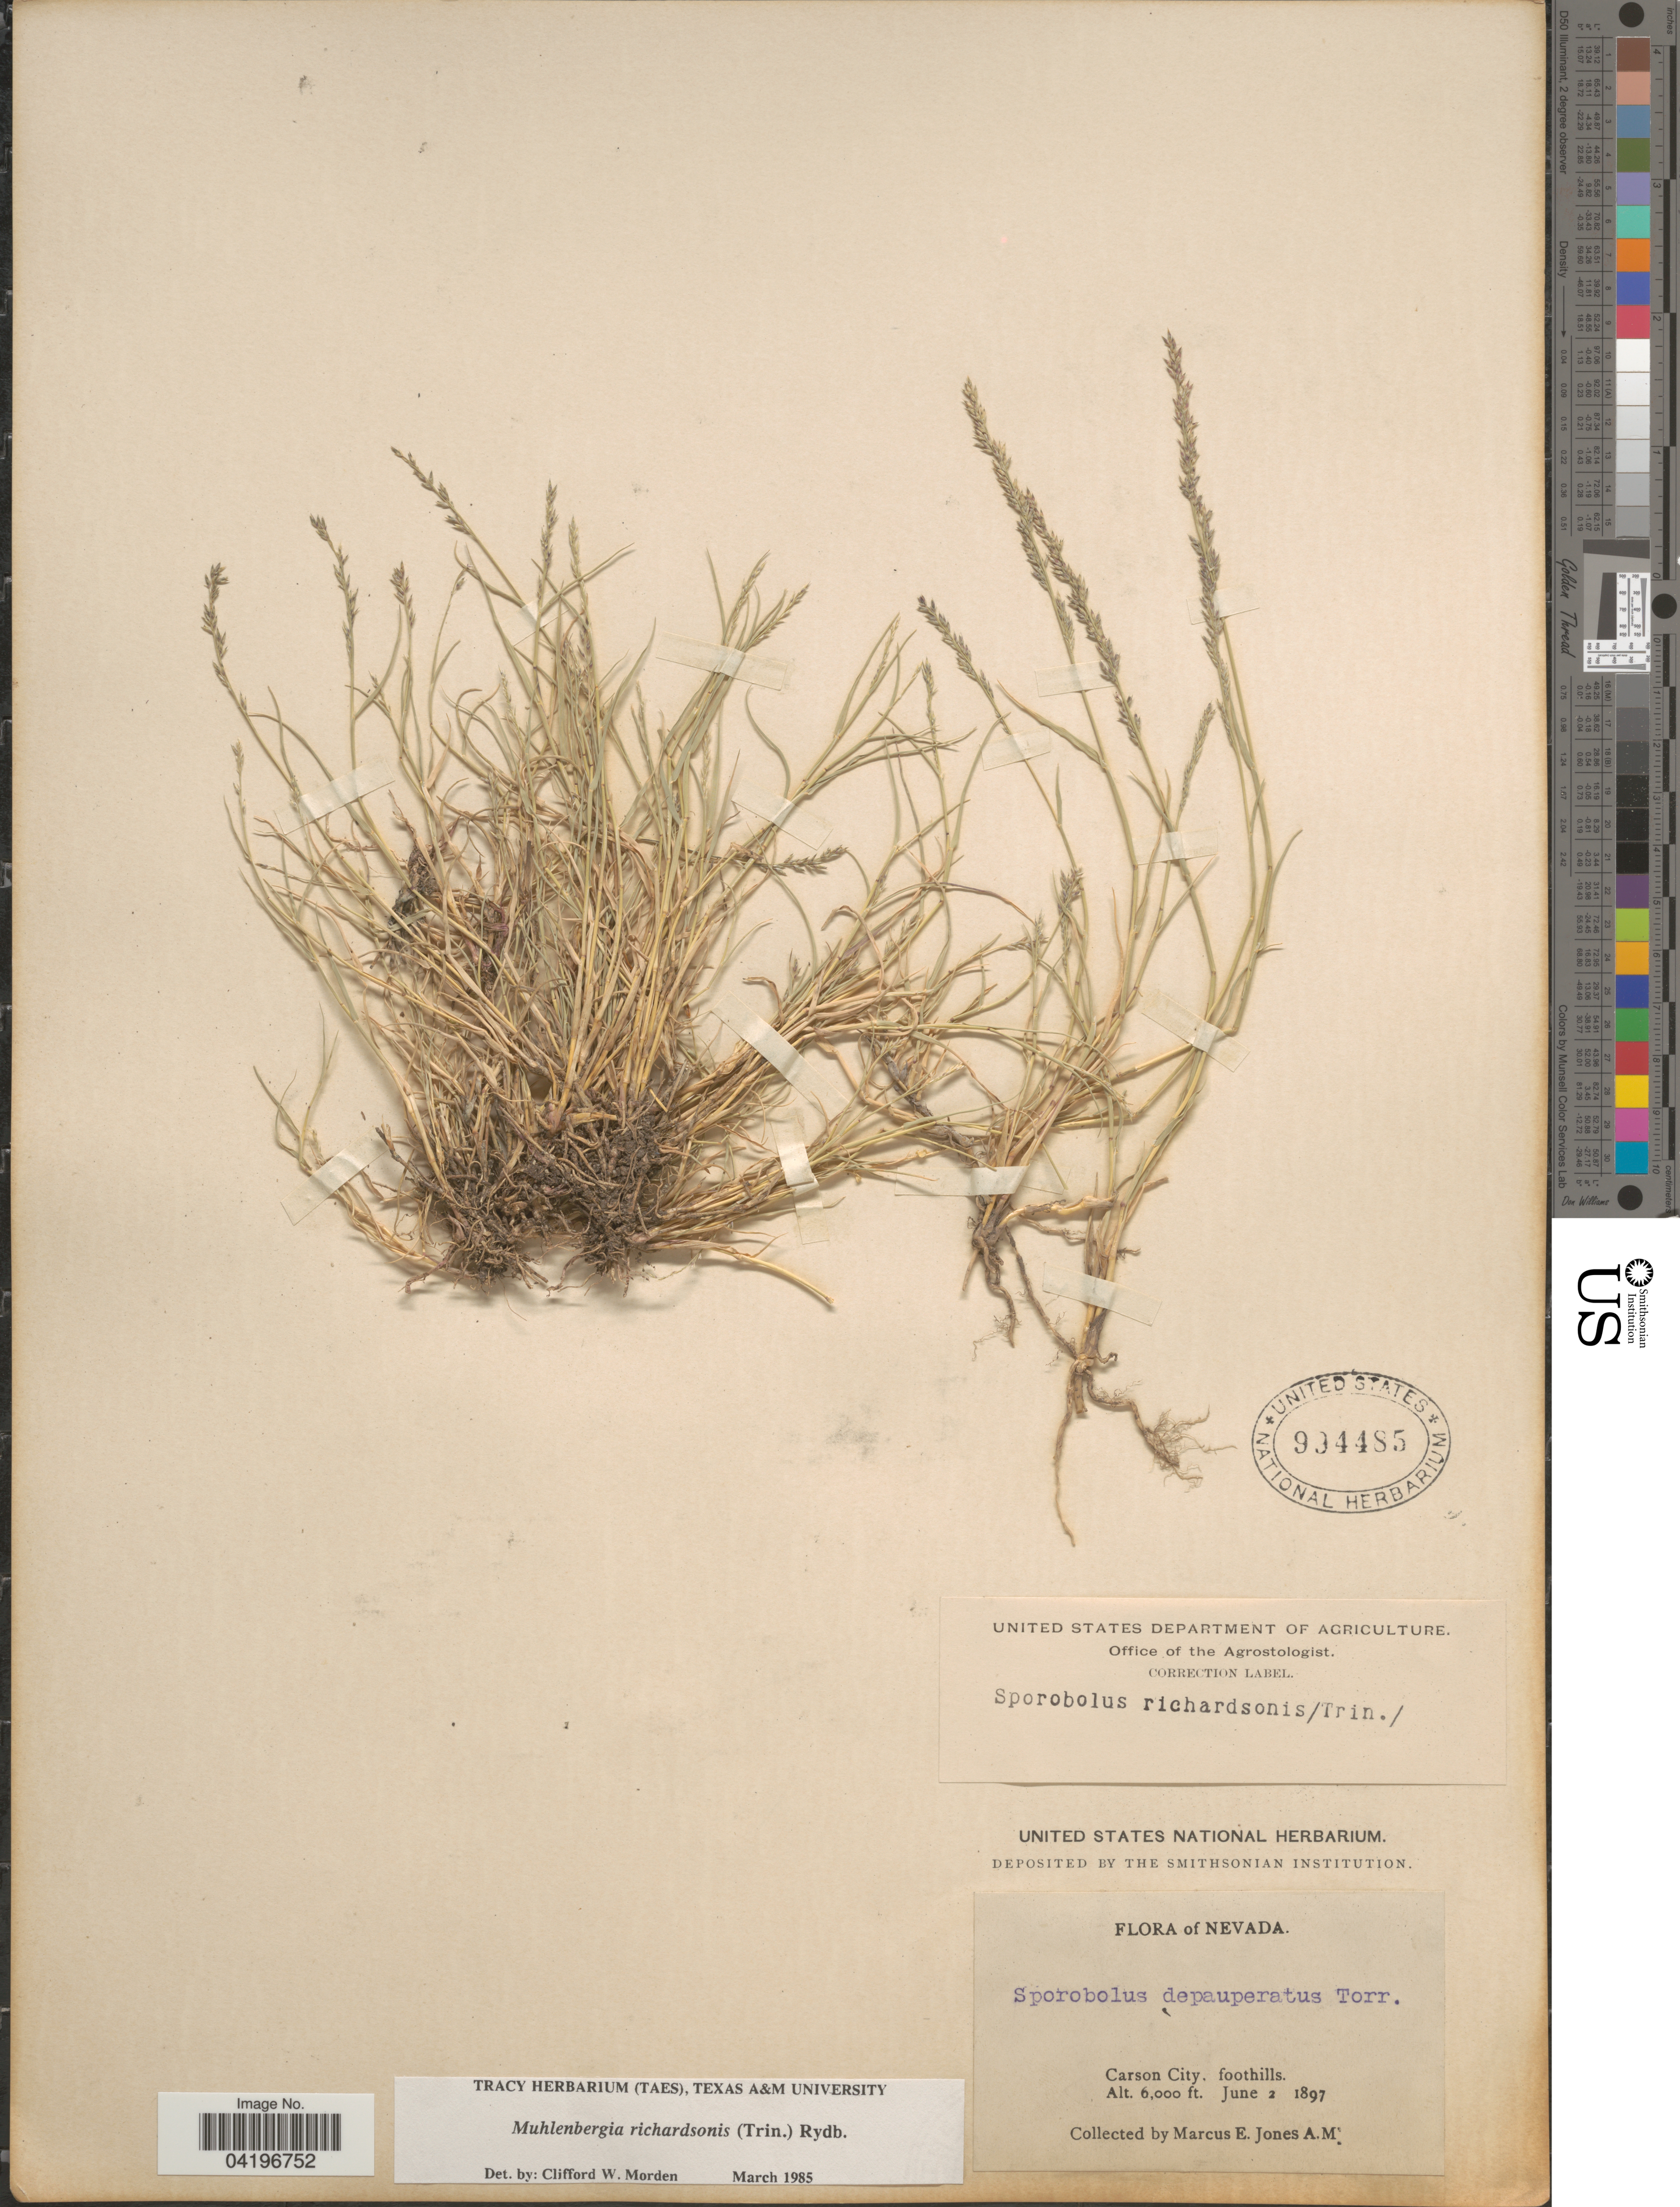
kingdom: Plantae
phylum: Tracheophyta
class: Liliopsida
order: Poales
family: Poaceae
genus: Muhlenbergia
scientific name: Muhlenbergia richardsonis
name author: (Trin.) Rydb.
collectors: M. E. Jones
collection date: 1897-06-02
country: United States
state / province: Nevada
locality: Carson City, foothills.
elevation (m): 1829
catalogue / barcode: US 994485